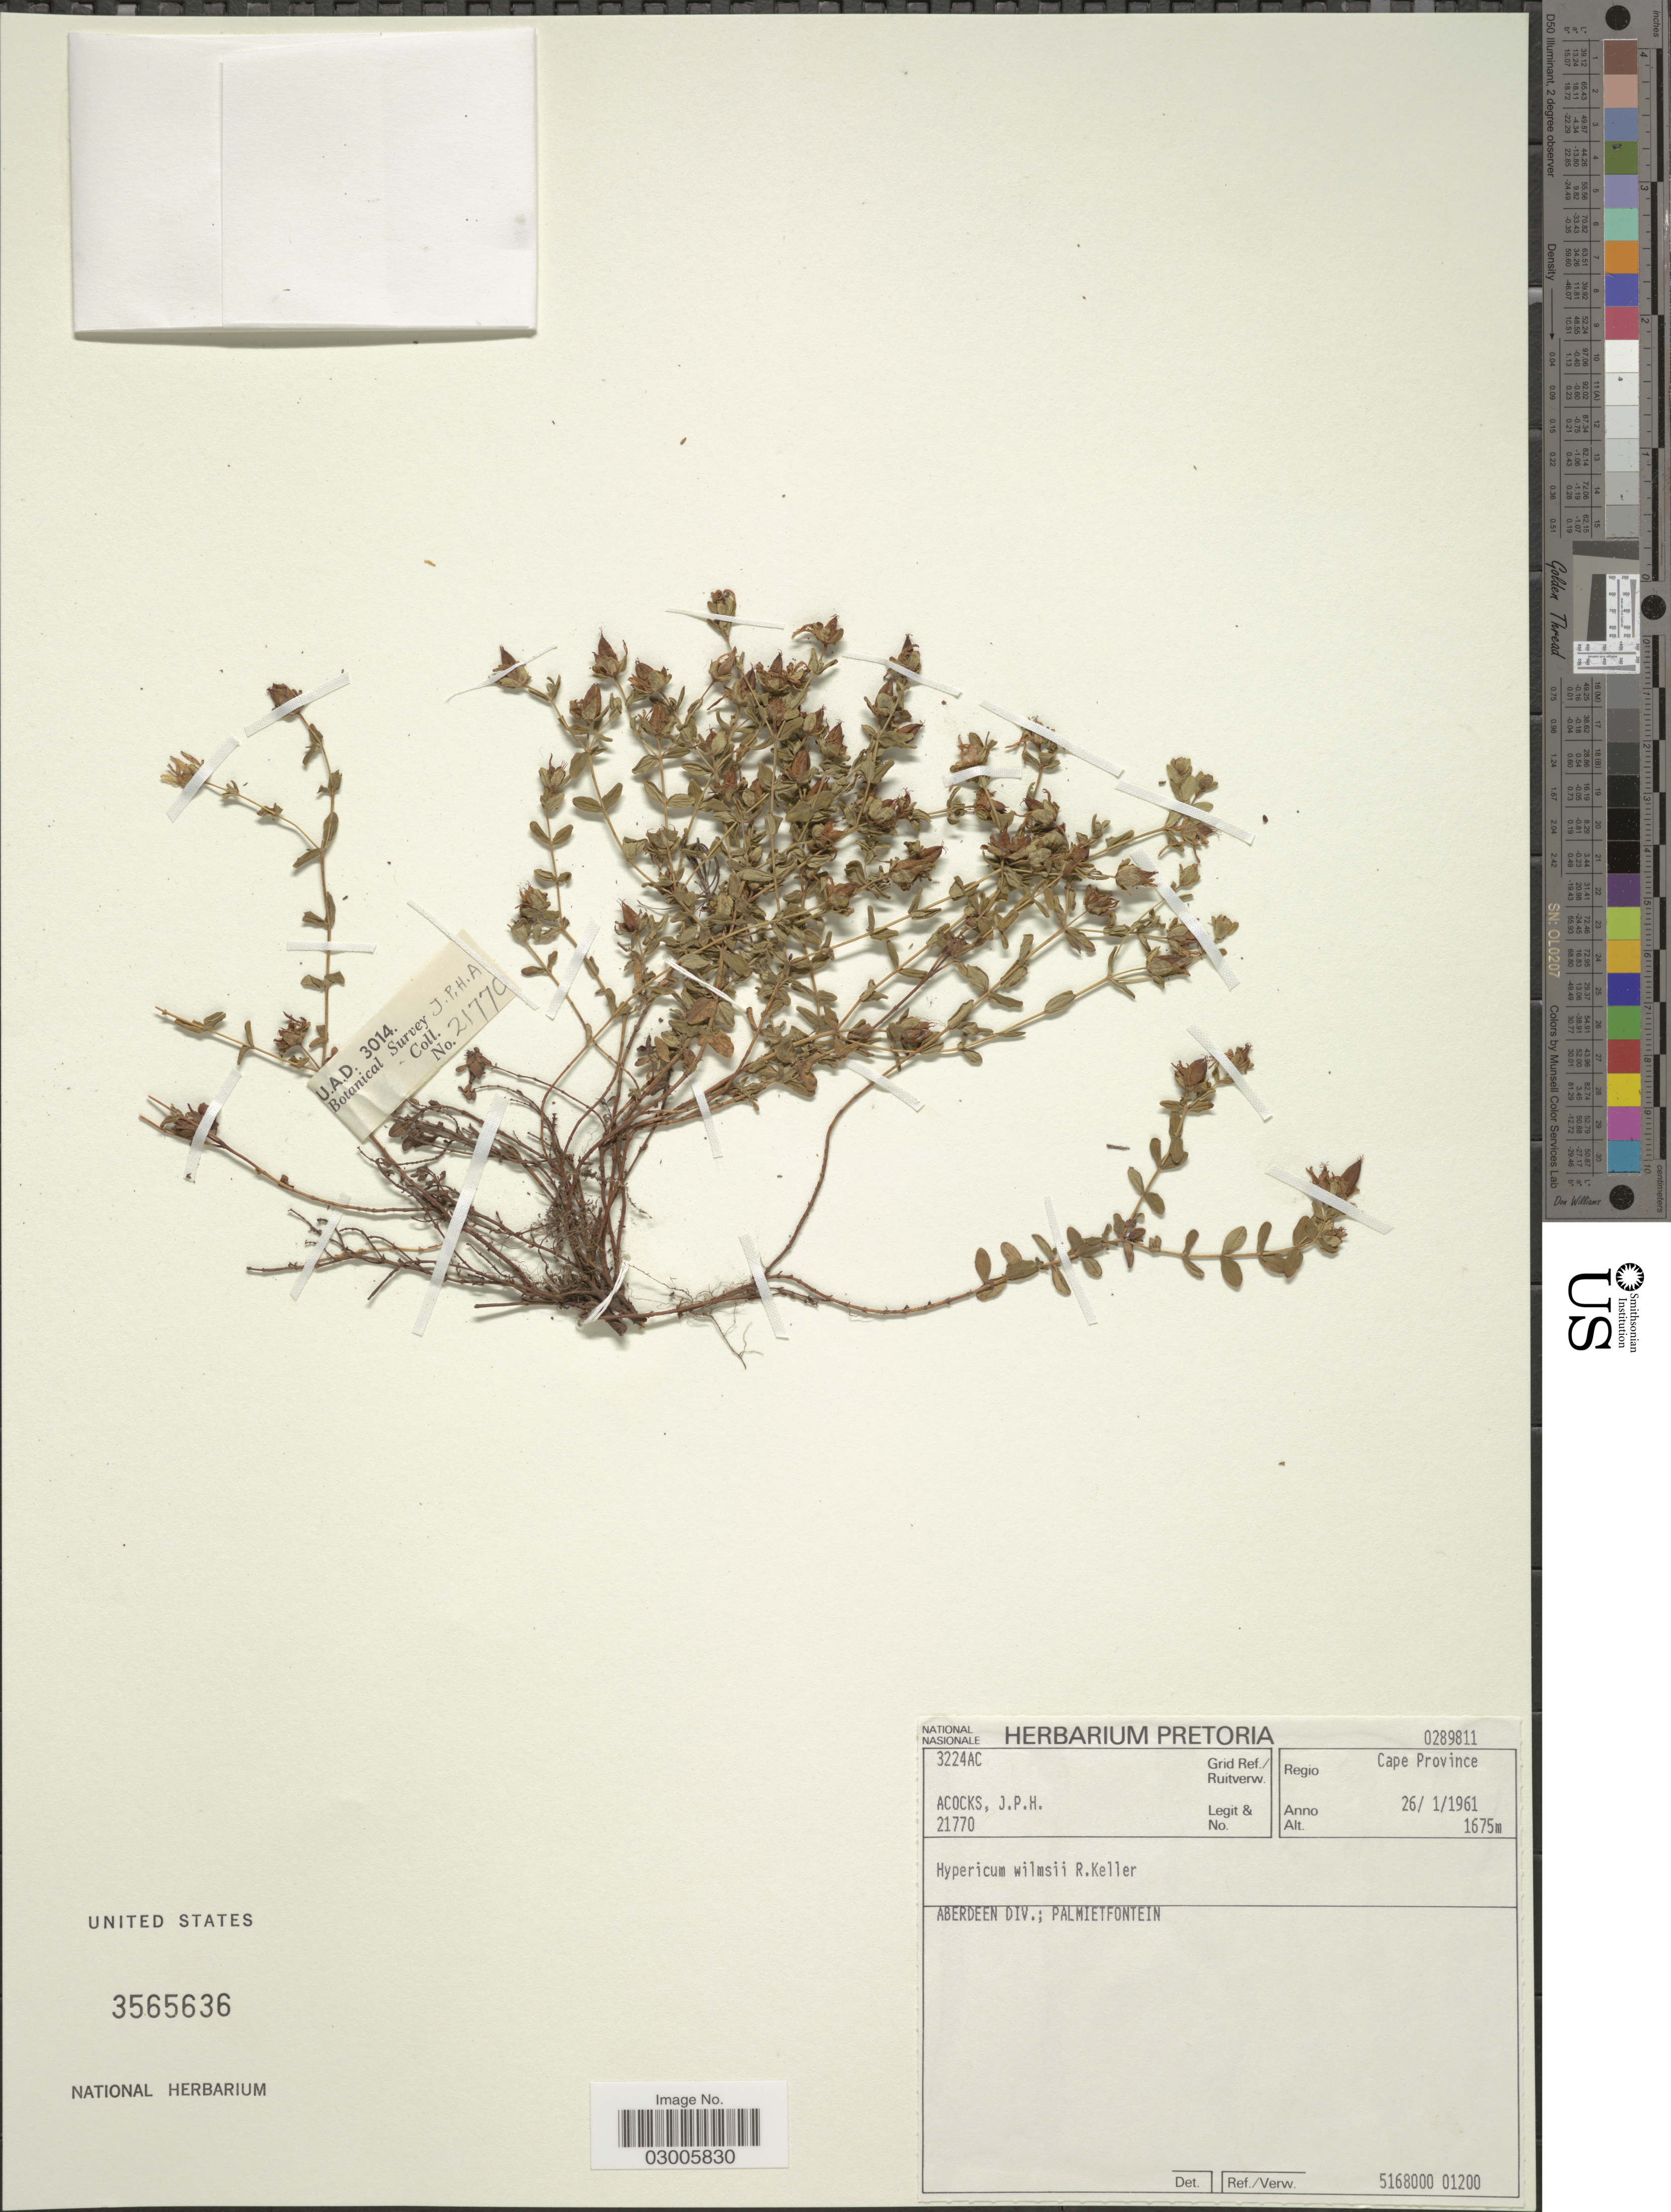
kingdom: Plantae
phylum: Tracheophyta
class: Magnoliopsida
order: Malpighiales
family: Hypericaceae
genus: Hypericum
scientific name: Hypericum wilmsii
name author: R. Keller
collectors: J. P. Acocks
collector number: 21770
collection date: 1961-01-26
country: South Africa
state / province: Eastern Cape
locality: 3224AC Grid Ref./ Ruitverw. Regio Cape Province. Aberdeem Div.; Palmietfontein.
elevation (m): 1675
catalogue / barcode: US 3565636